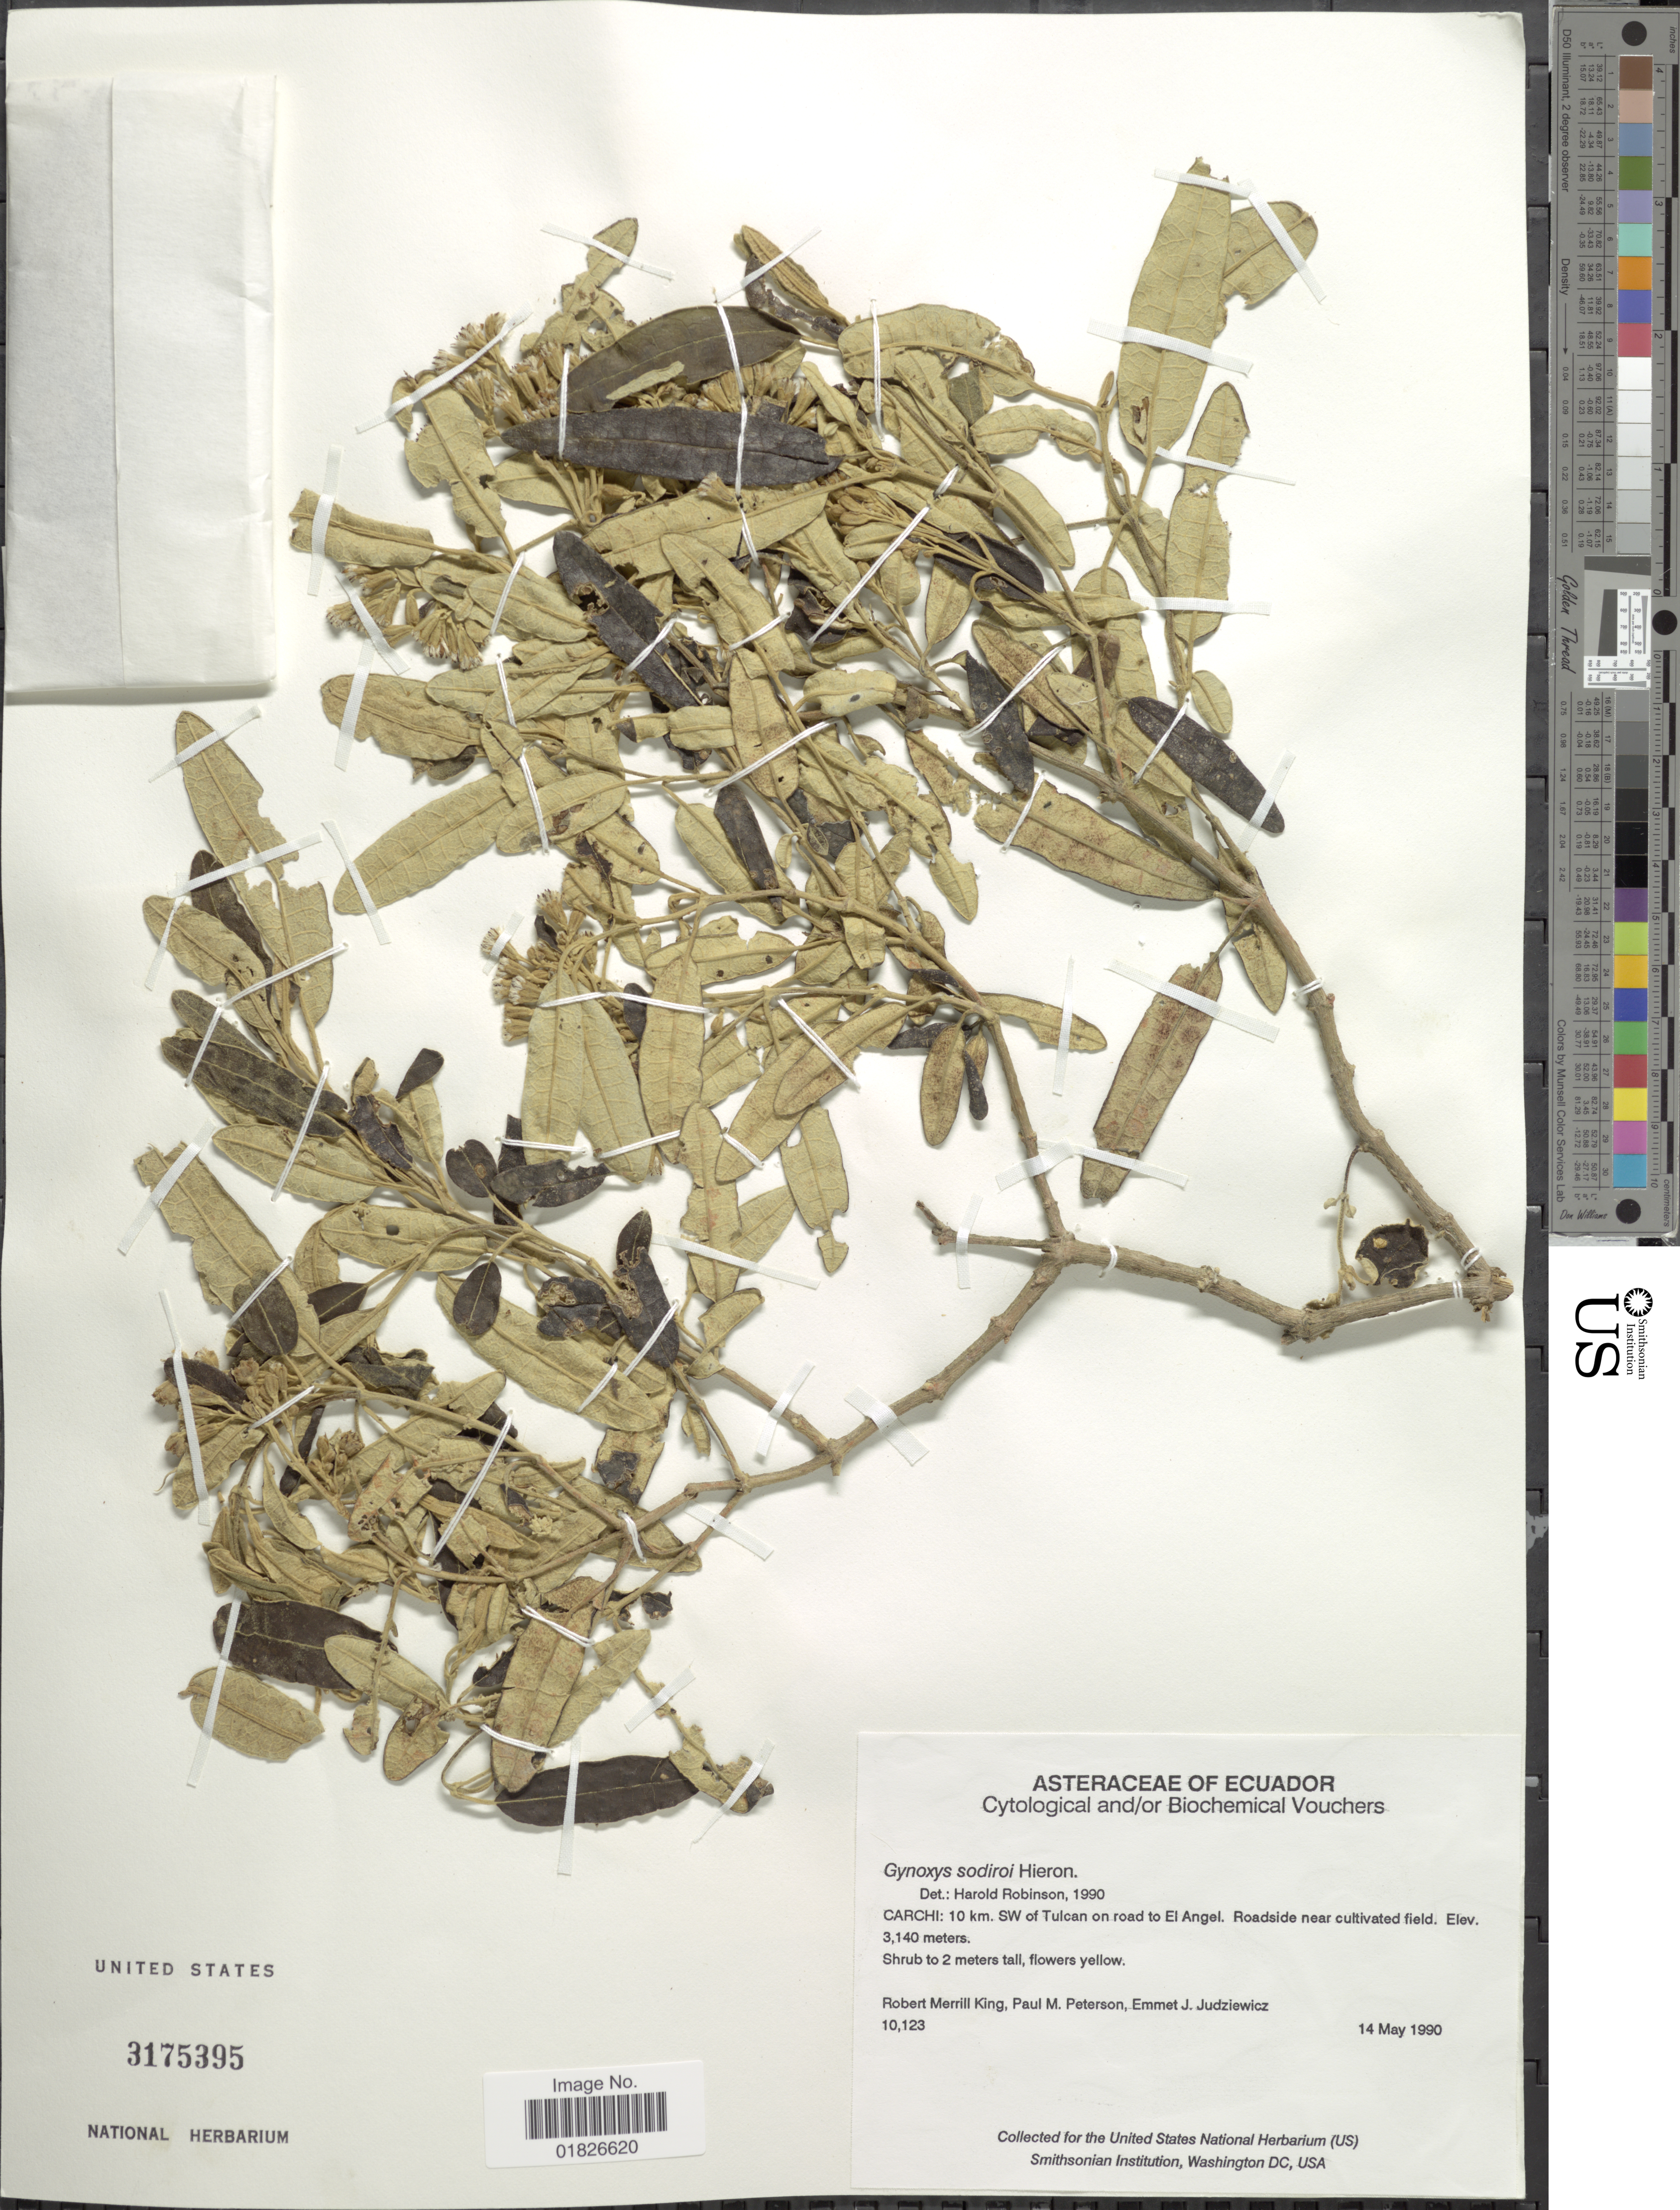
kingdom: Plantae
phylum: Tracheophyta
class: Magnoliopsida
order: Asterales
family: Asteraceae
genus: Gynoxys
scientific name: Gynoxys sodiroi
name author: Hieron.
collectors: R. M. King, P. M. Peterson & E. J. Judziewicz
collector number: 10123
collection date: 1990-05-14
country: Ecuador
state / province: Carchi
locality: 10 km Sw of Tulcan on road to El Angel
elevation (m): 3140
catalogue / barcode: US 3175395